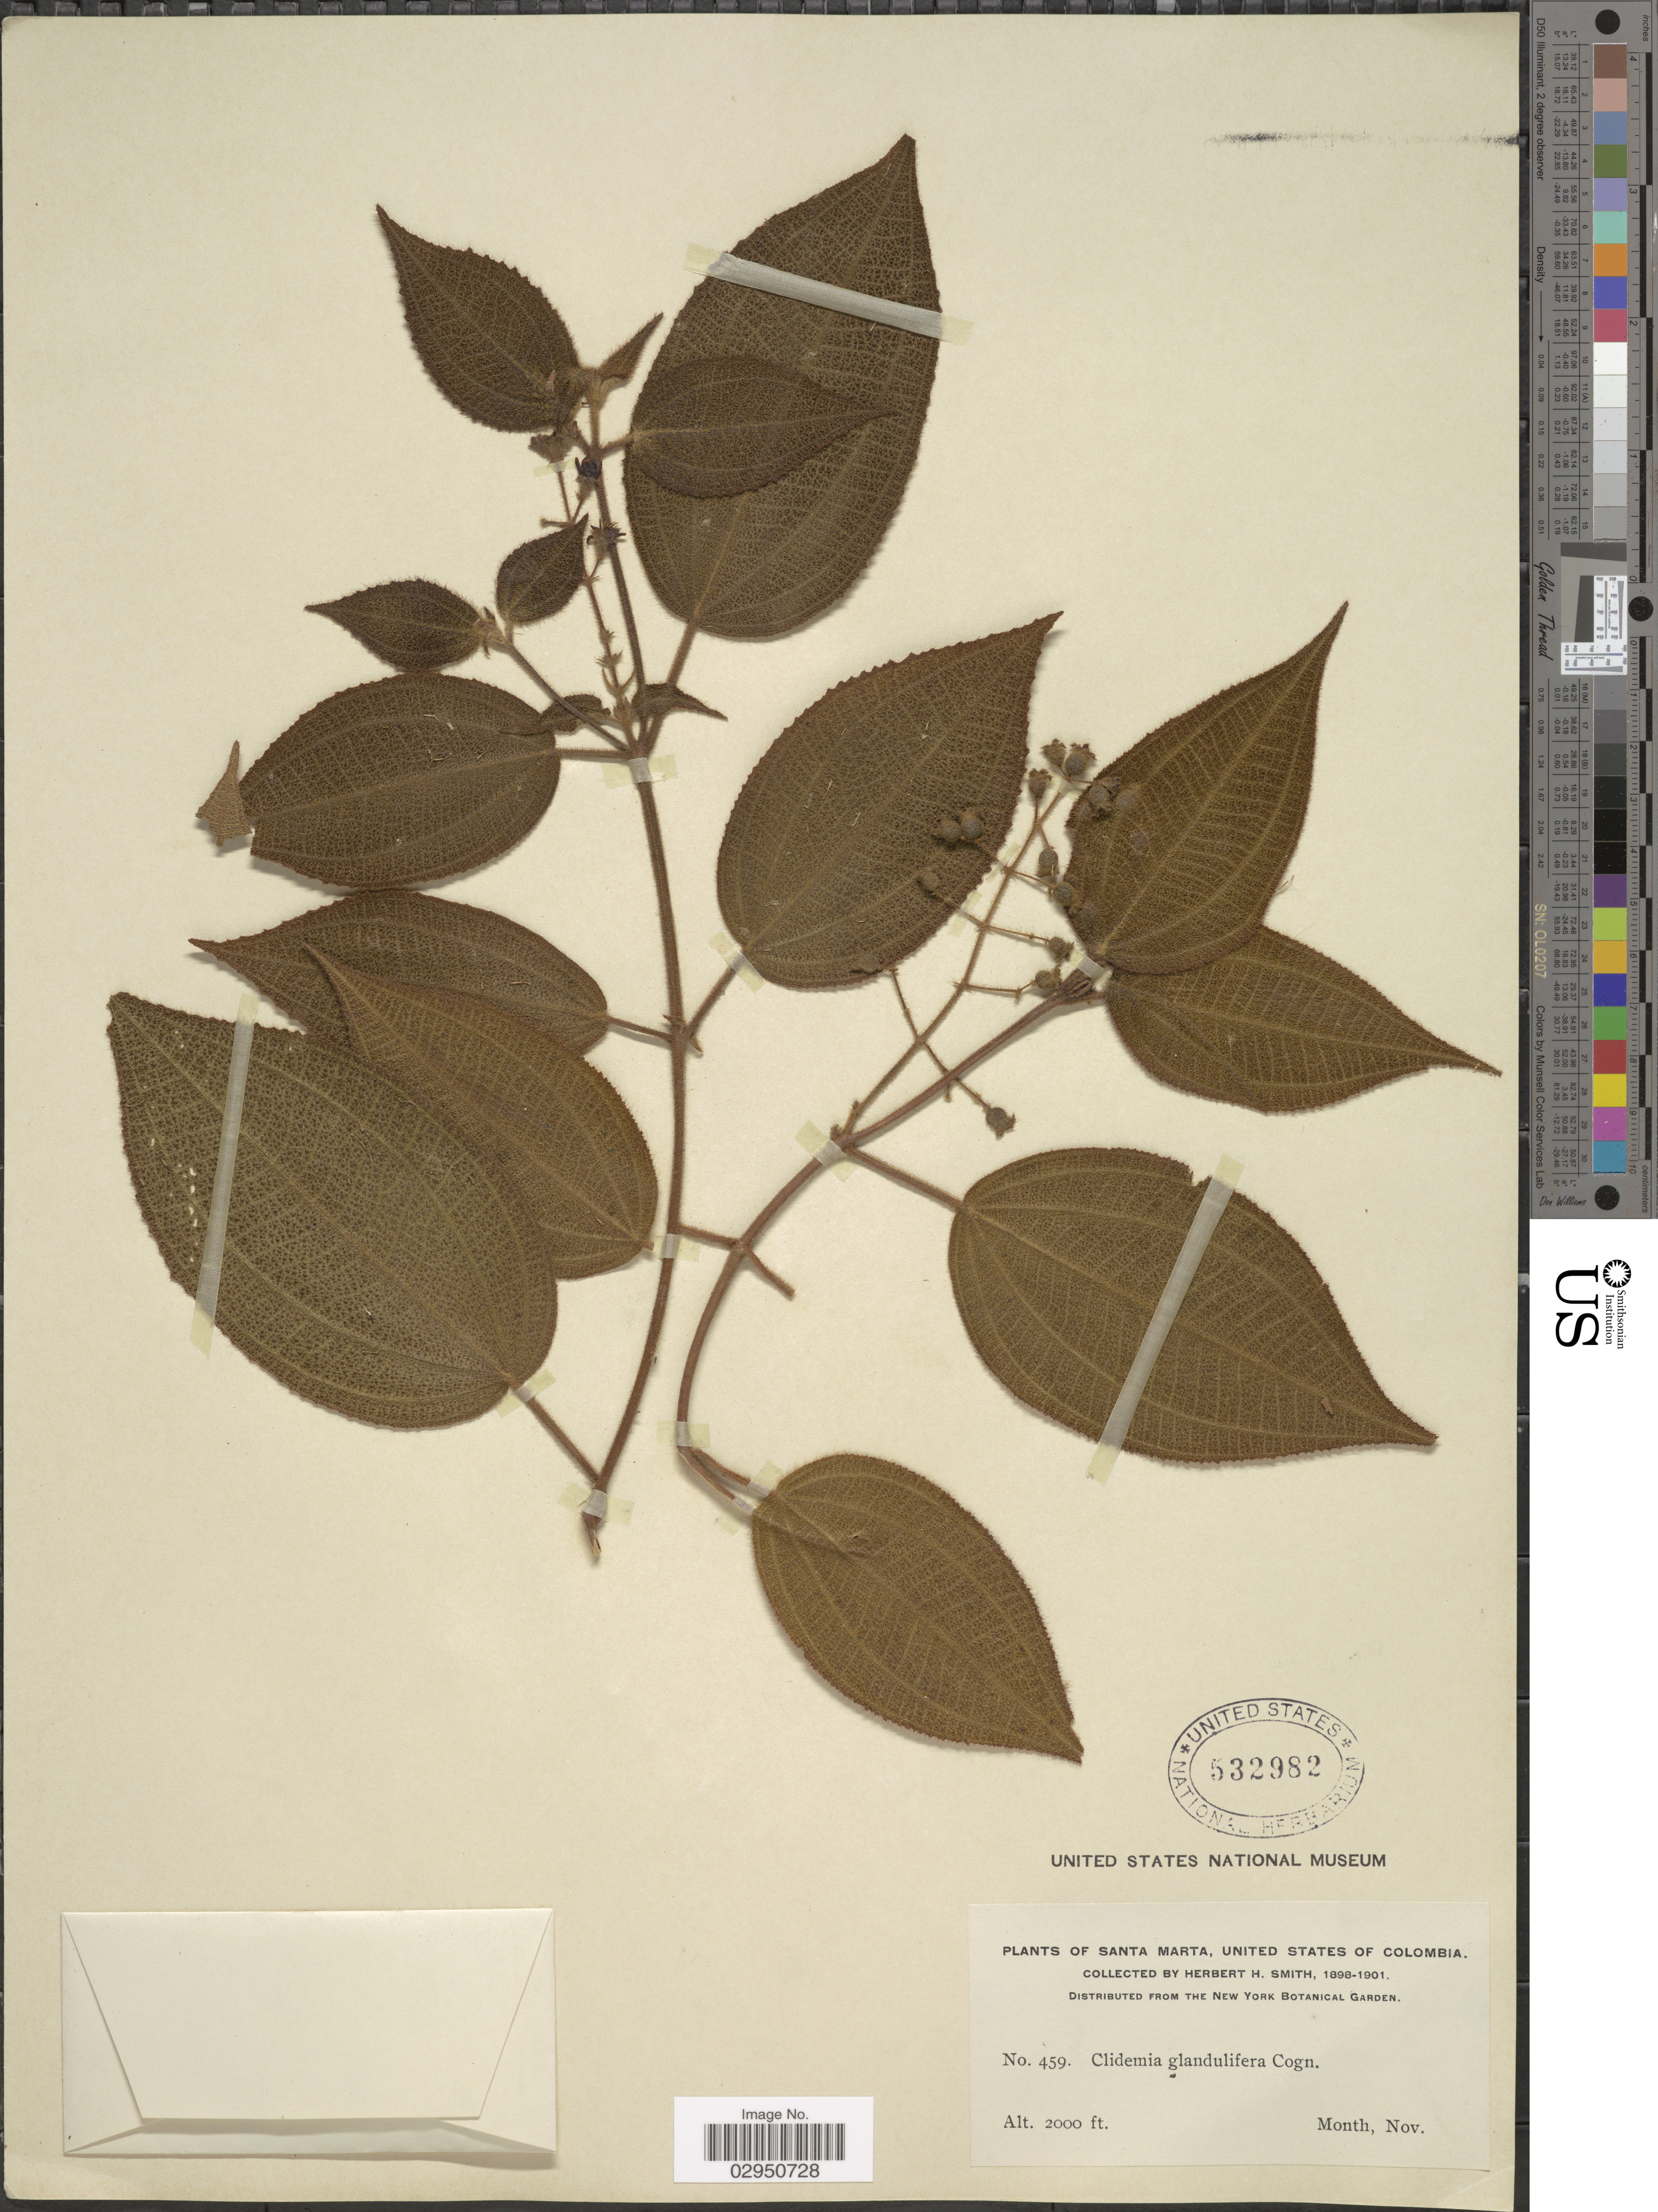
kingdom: Plantae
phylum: Tracheophyta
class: Magnoliopsida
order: Myrtales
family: Melastomataceae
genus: Clidemia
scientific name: Clidemia pustulata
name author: DC.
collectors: Herbert H. Smith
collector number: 459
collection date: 1898-11/1901-11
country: Colombia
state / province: Magdalena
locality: Santa Marta, United States of Colombia.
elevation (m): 610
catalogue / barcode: US 532982